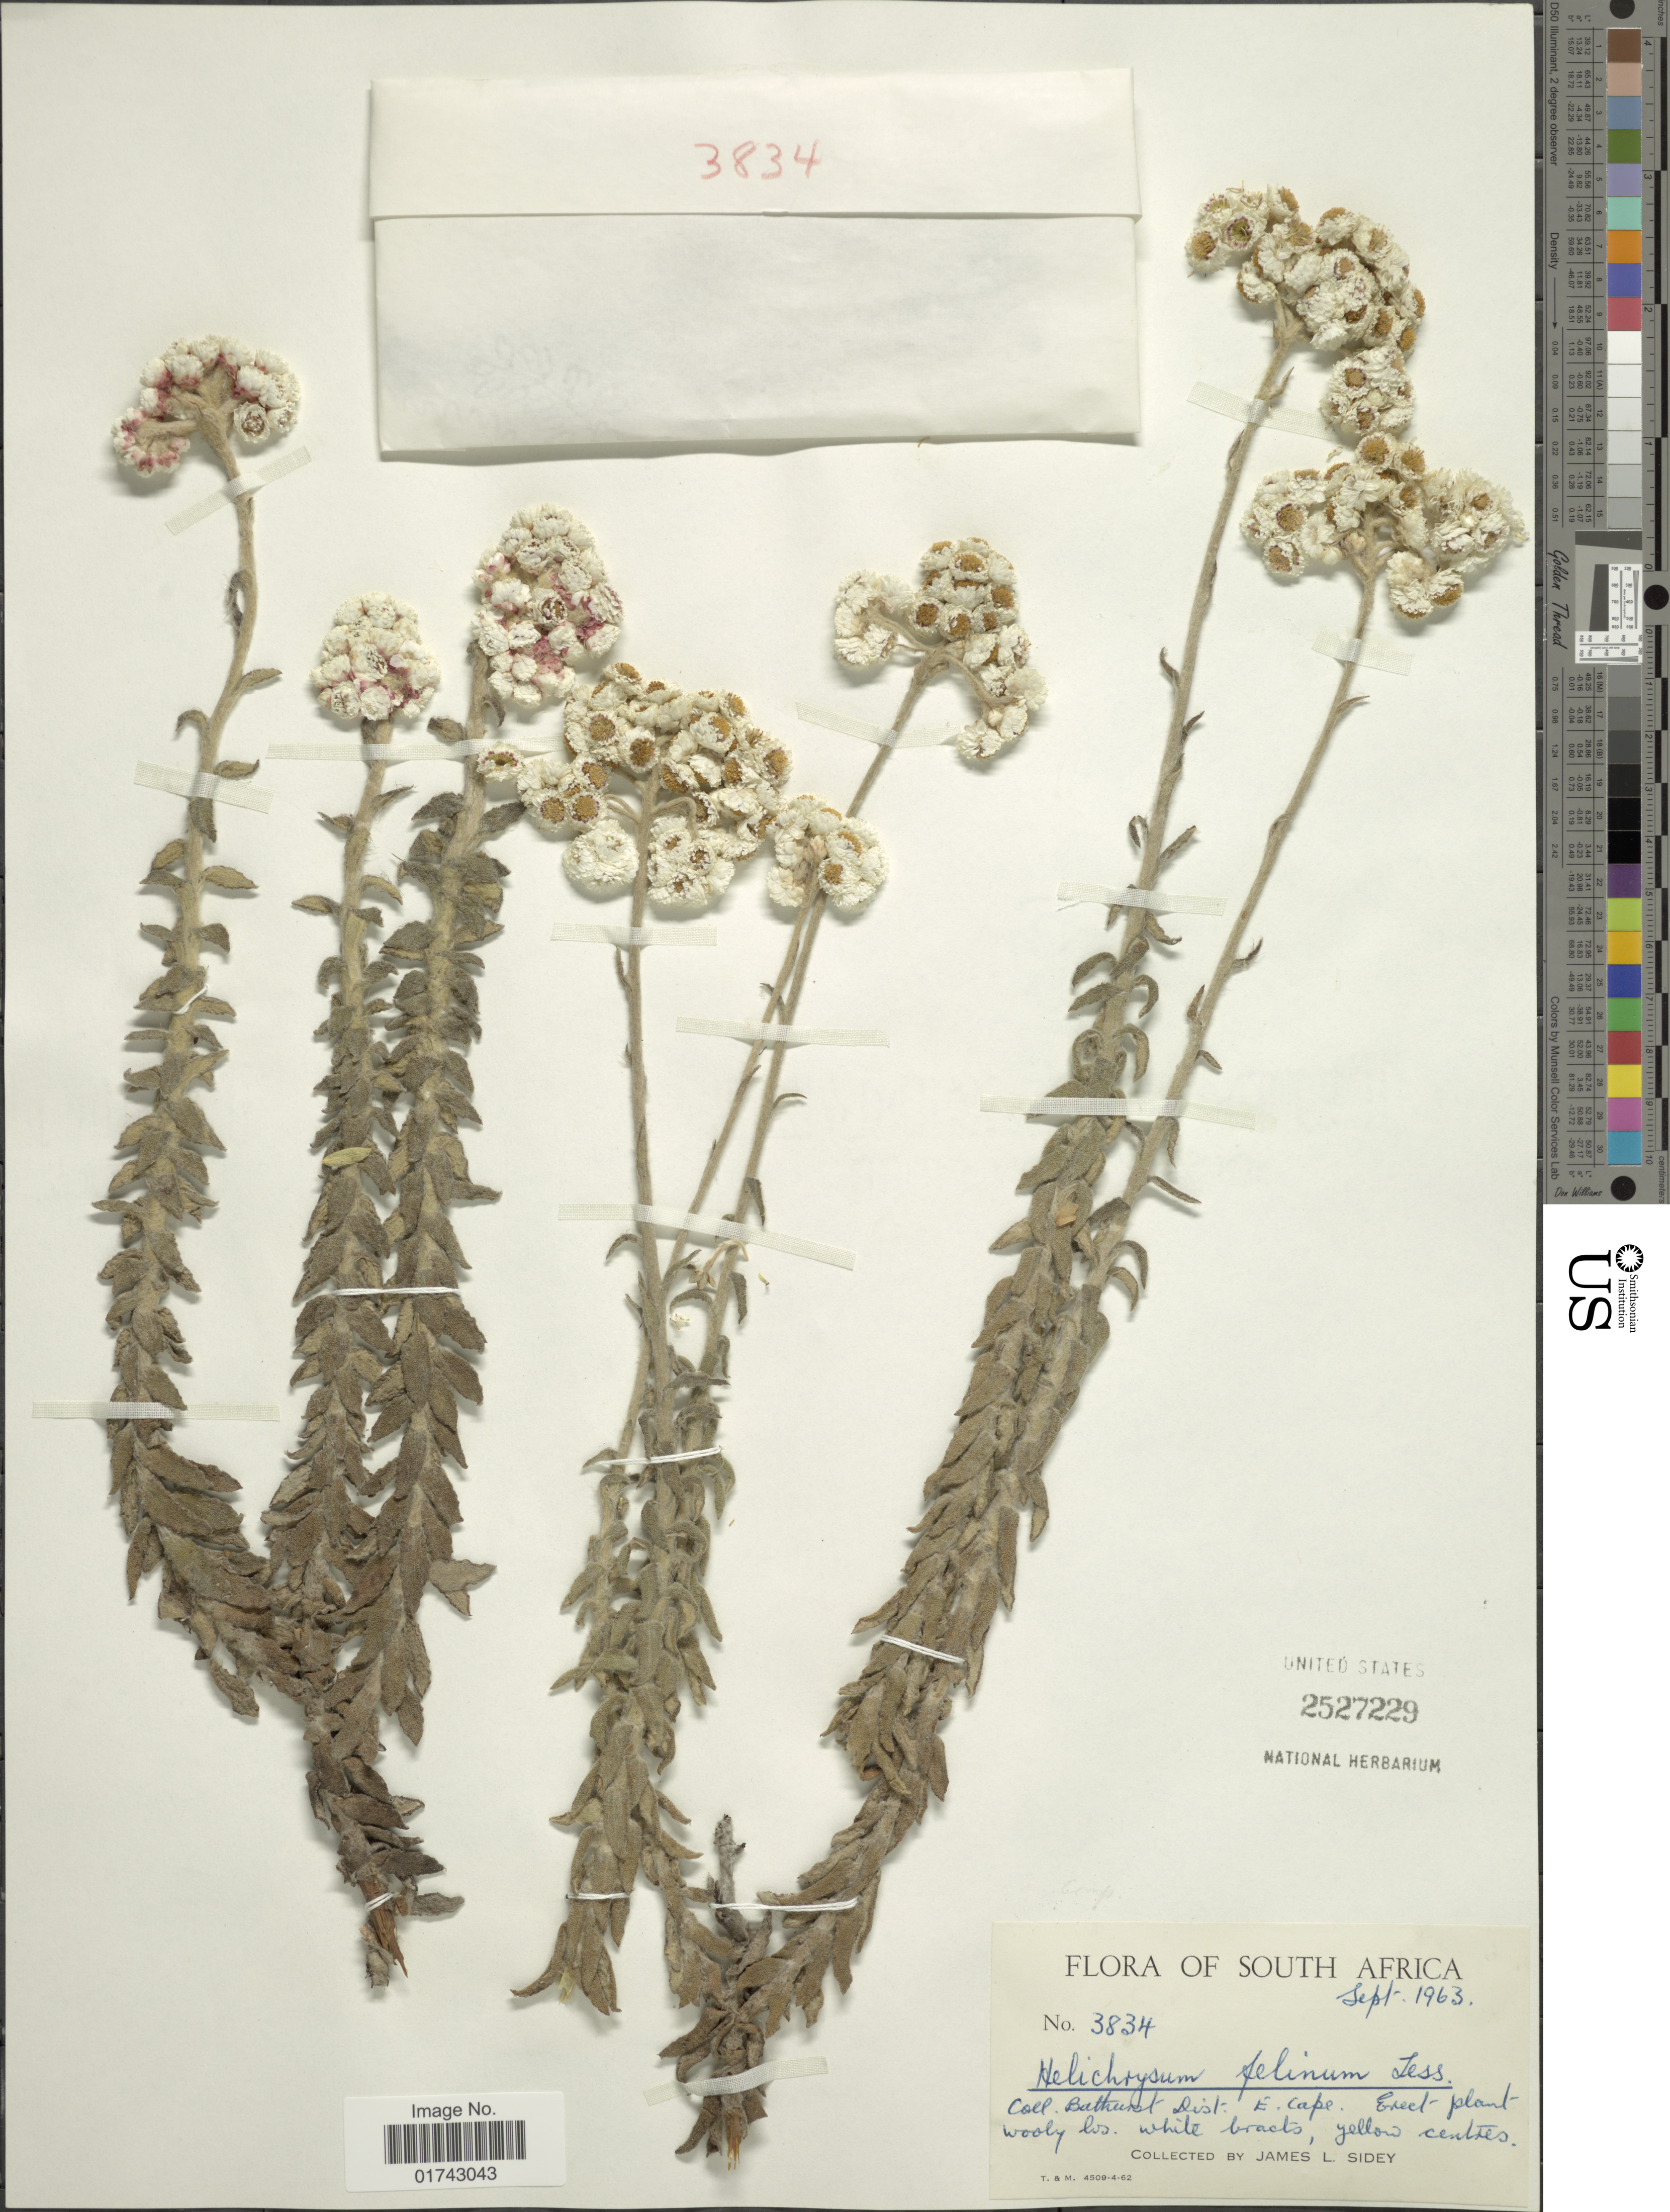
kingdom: Plantae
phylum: Tracheophyta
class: Magnoliopsida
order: Asterales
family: Asteraceae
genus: Helichrysum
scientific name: Helichrysum felinum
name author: Less.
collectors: J. L. Sidey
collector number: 3834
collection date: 1963-09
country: South Africa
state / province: Eastern Cape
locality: Coll. Bathurst Dist. E. Cape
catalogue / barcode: US 2527229